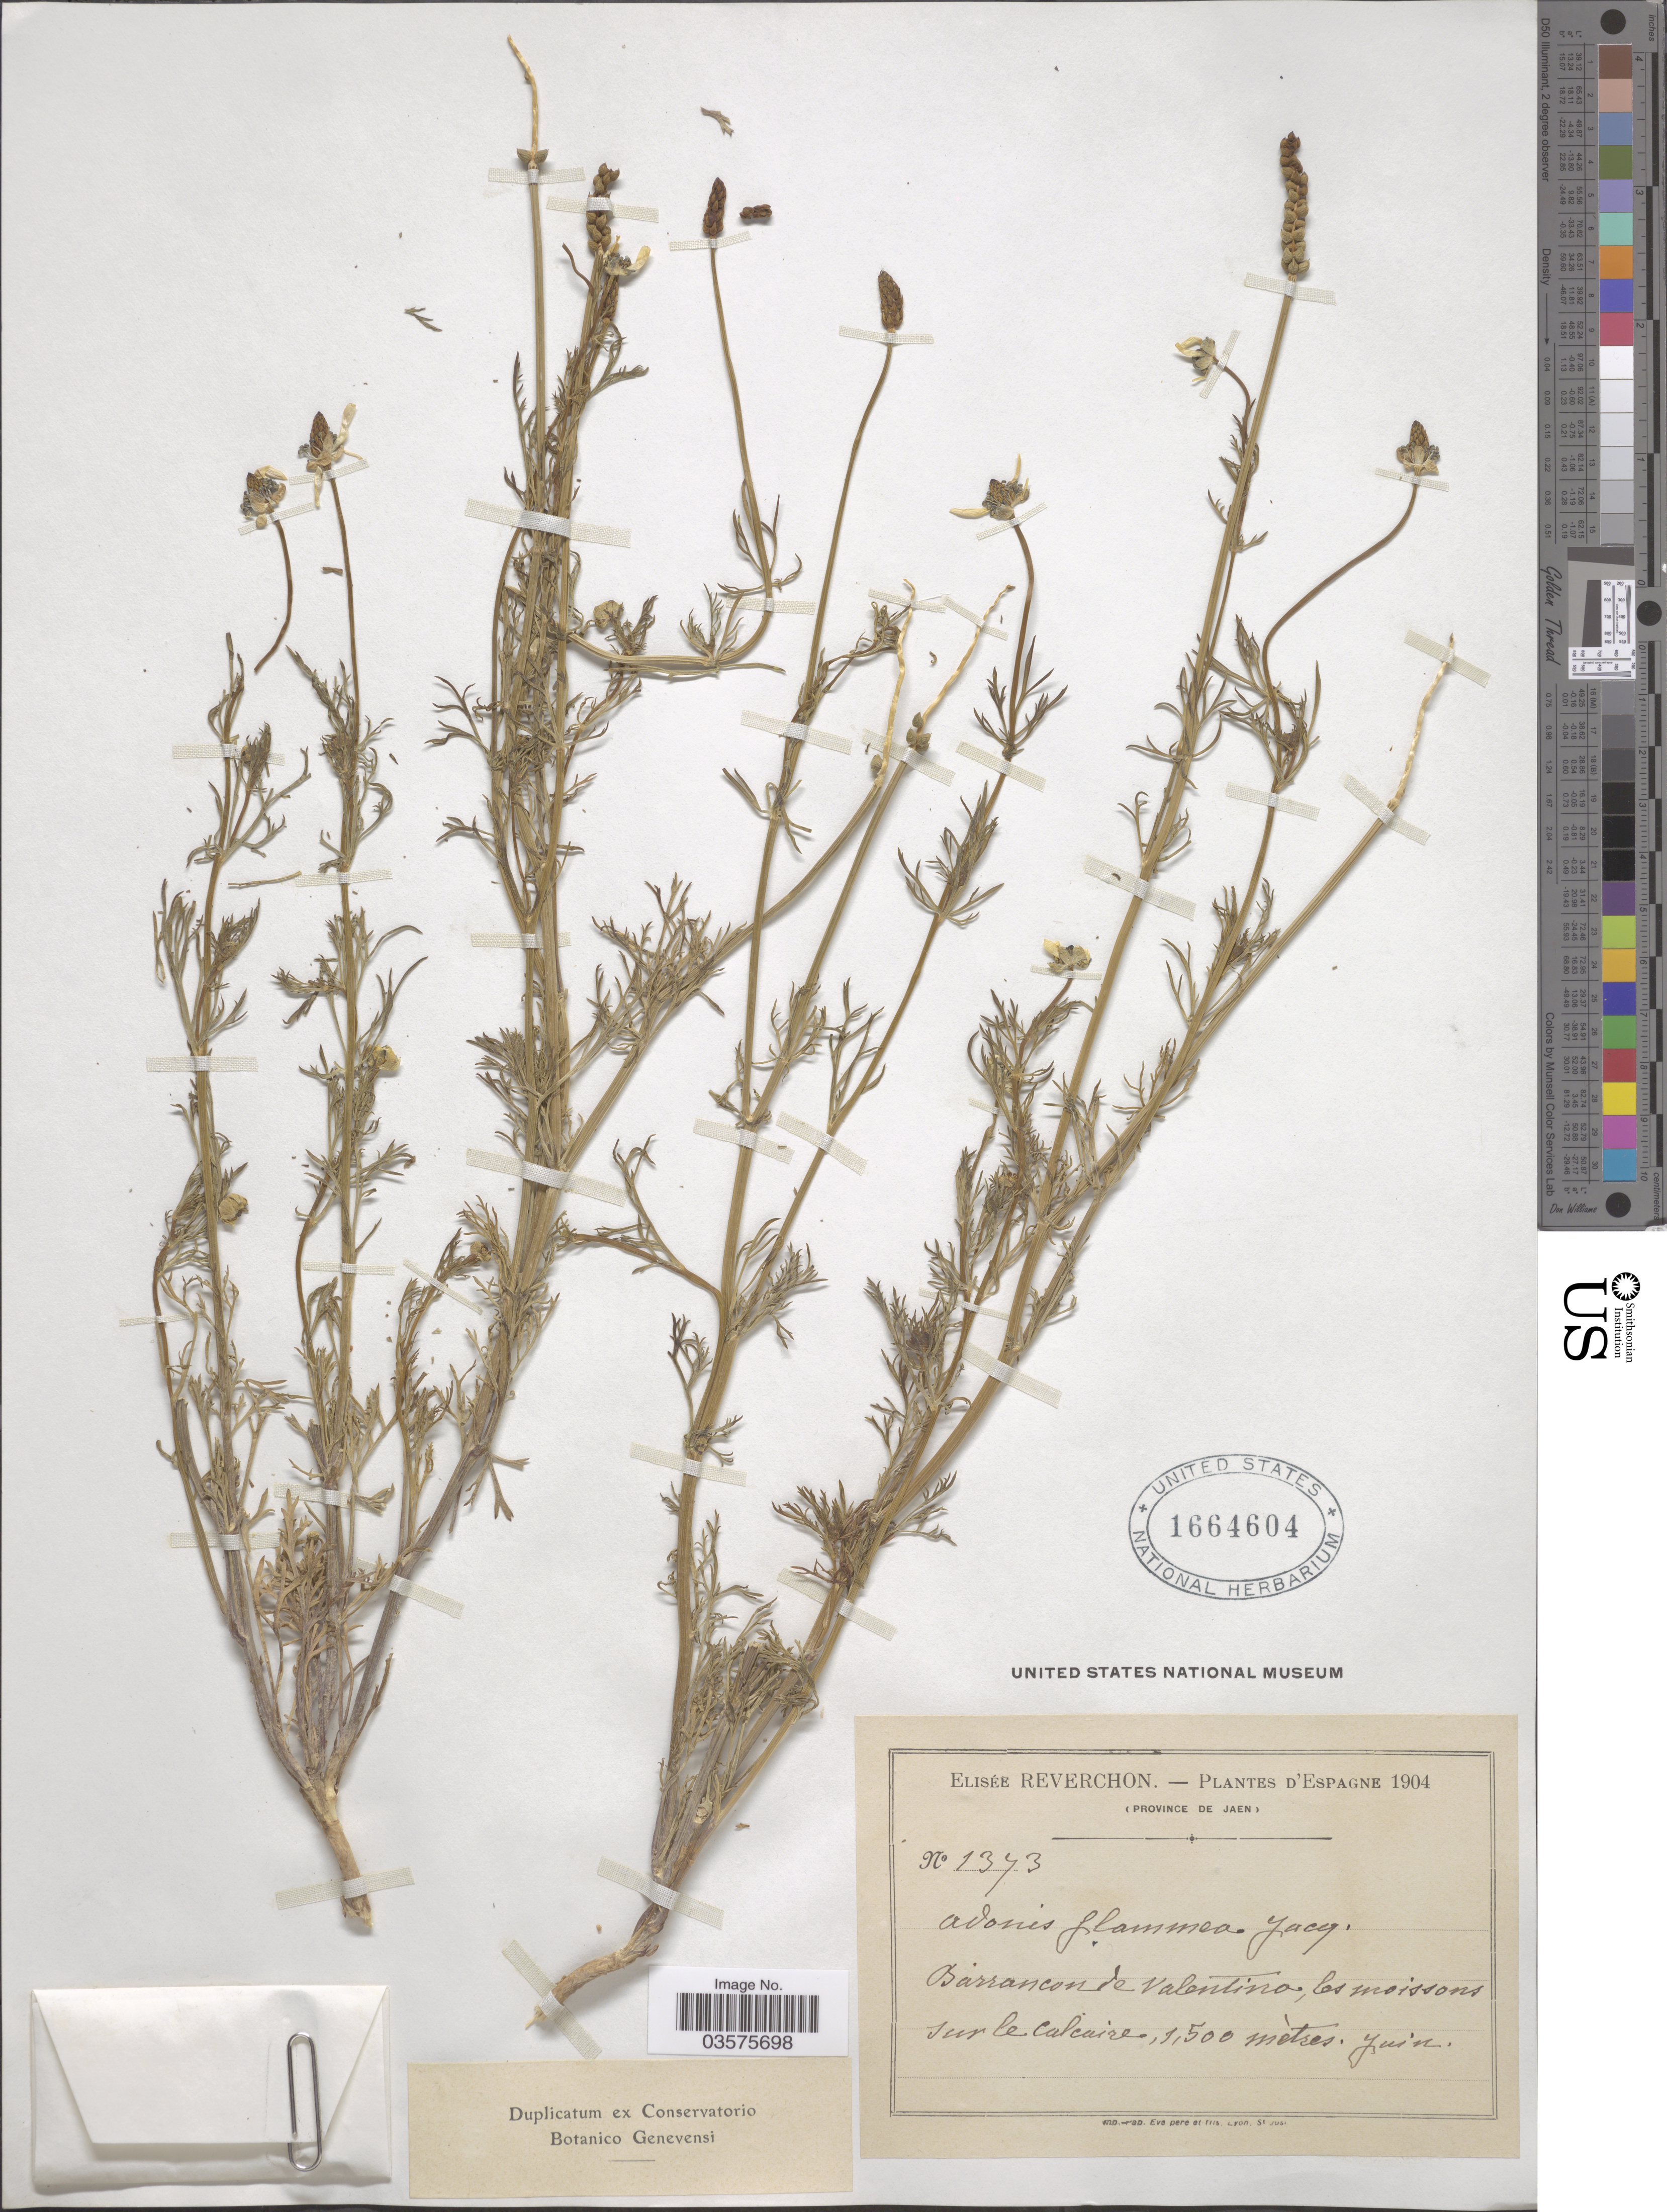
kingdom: Plantae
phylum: Tracheophyta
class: Magnoliopsida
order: Ranunculales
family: Ranunculaceae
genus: Adonis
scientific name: Adonis flammea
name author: Jacq.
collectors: E. Reverchon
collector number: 1373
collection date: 1904-06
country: Spain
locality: Espagne. (Province de Jaen). Barrancon de Valentina, les moissons sur le calcaire.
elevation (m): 1500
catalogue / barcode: US 1664604